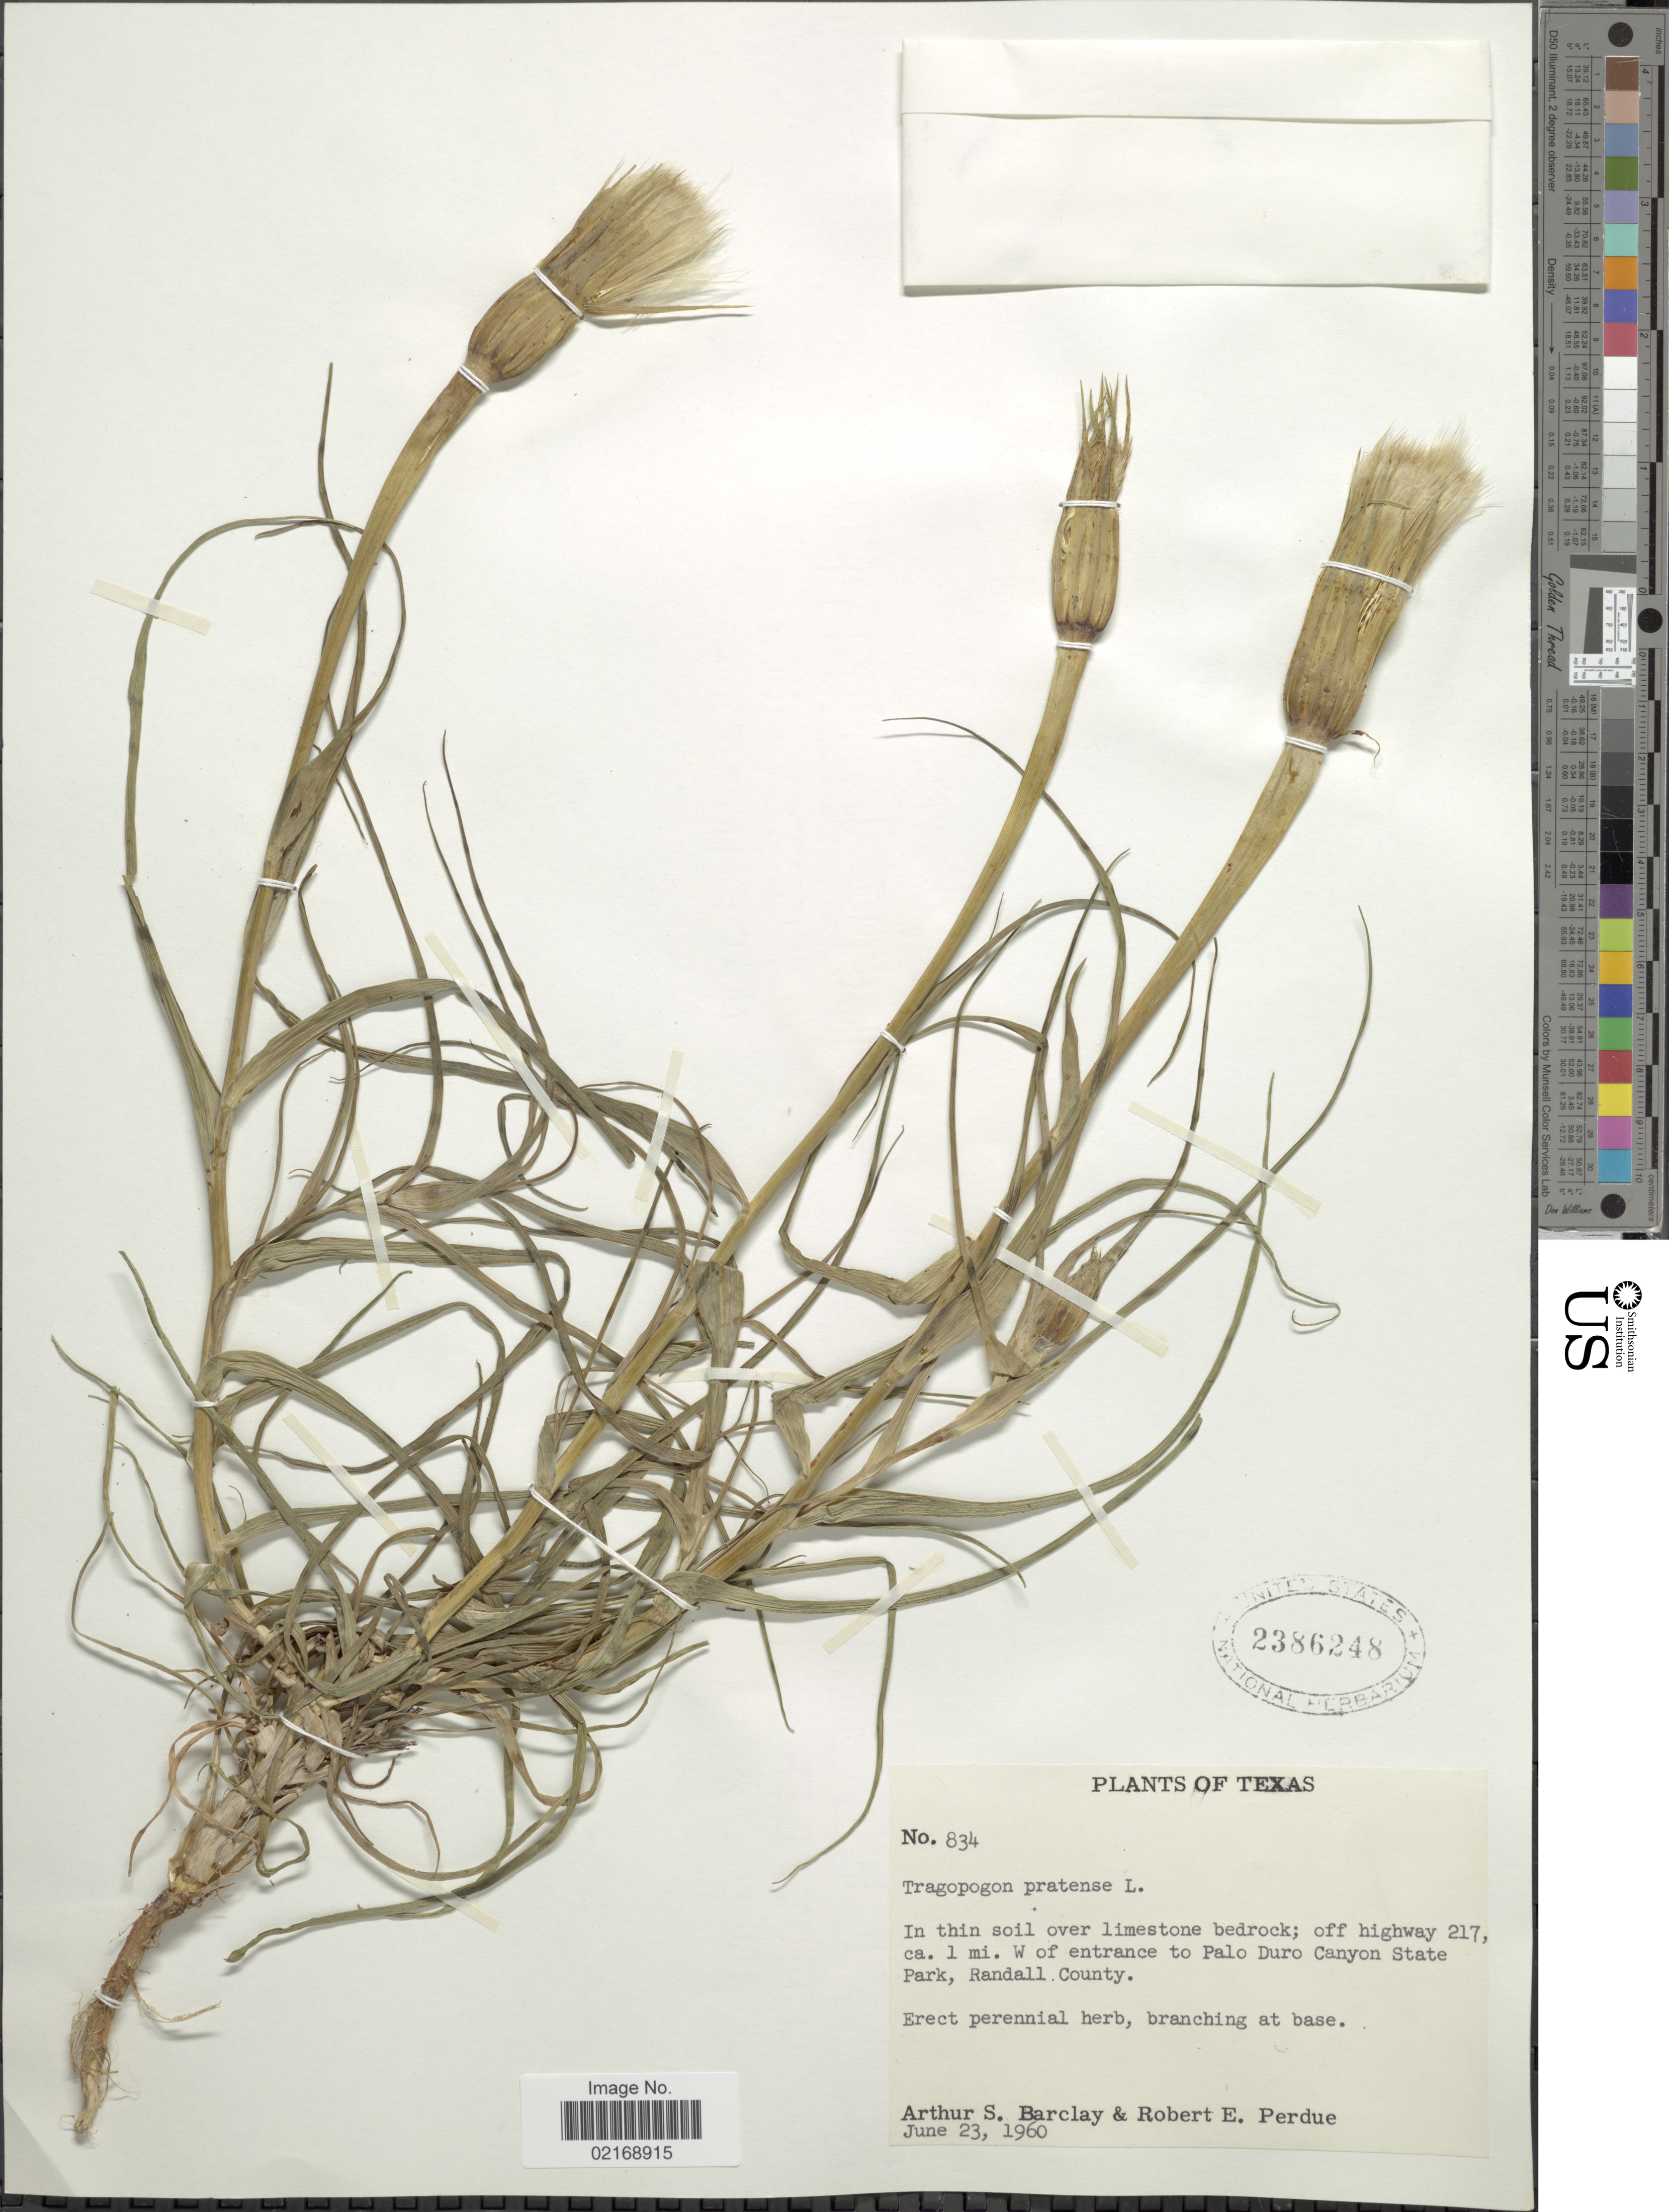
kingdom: Plantae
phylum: Tracheophyta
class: Magnoliopsida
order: Asterales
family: Asteraceae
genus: Tragopogon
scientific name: Tragopogon pratensis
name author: L.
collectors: A. S. Barclay & R. E. Perdue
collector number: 834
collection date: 1960-06-23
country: United States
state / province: Texas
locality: Off highway 217, ca. 1 mi. W of entrance to Palo Duro Canyon State Park, Randall County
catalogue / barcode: US 2385248